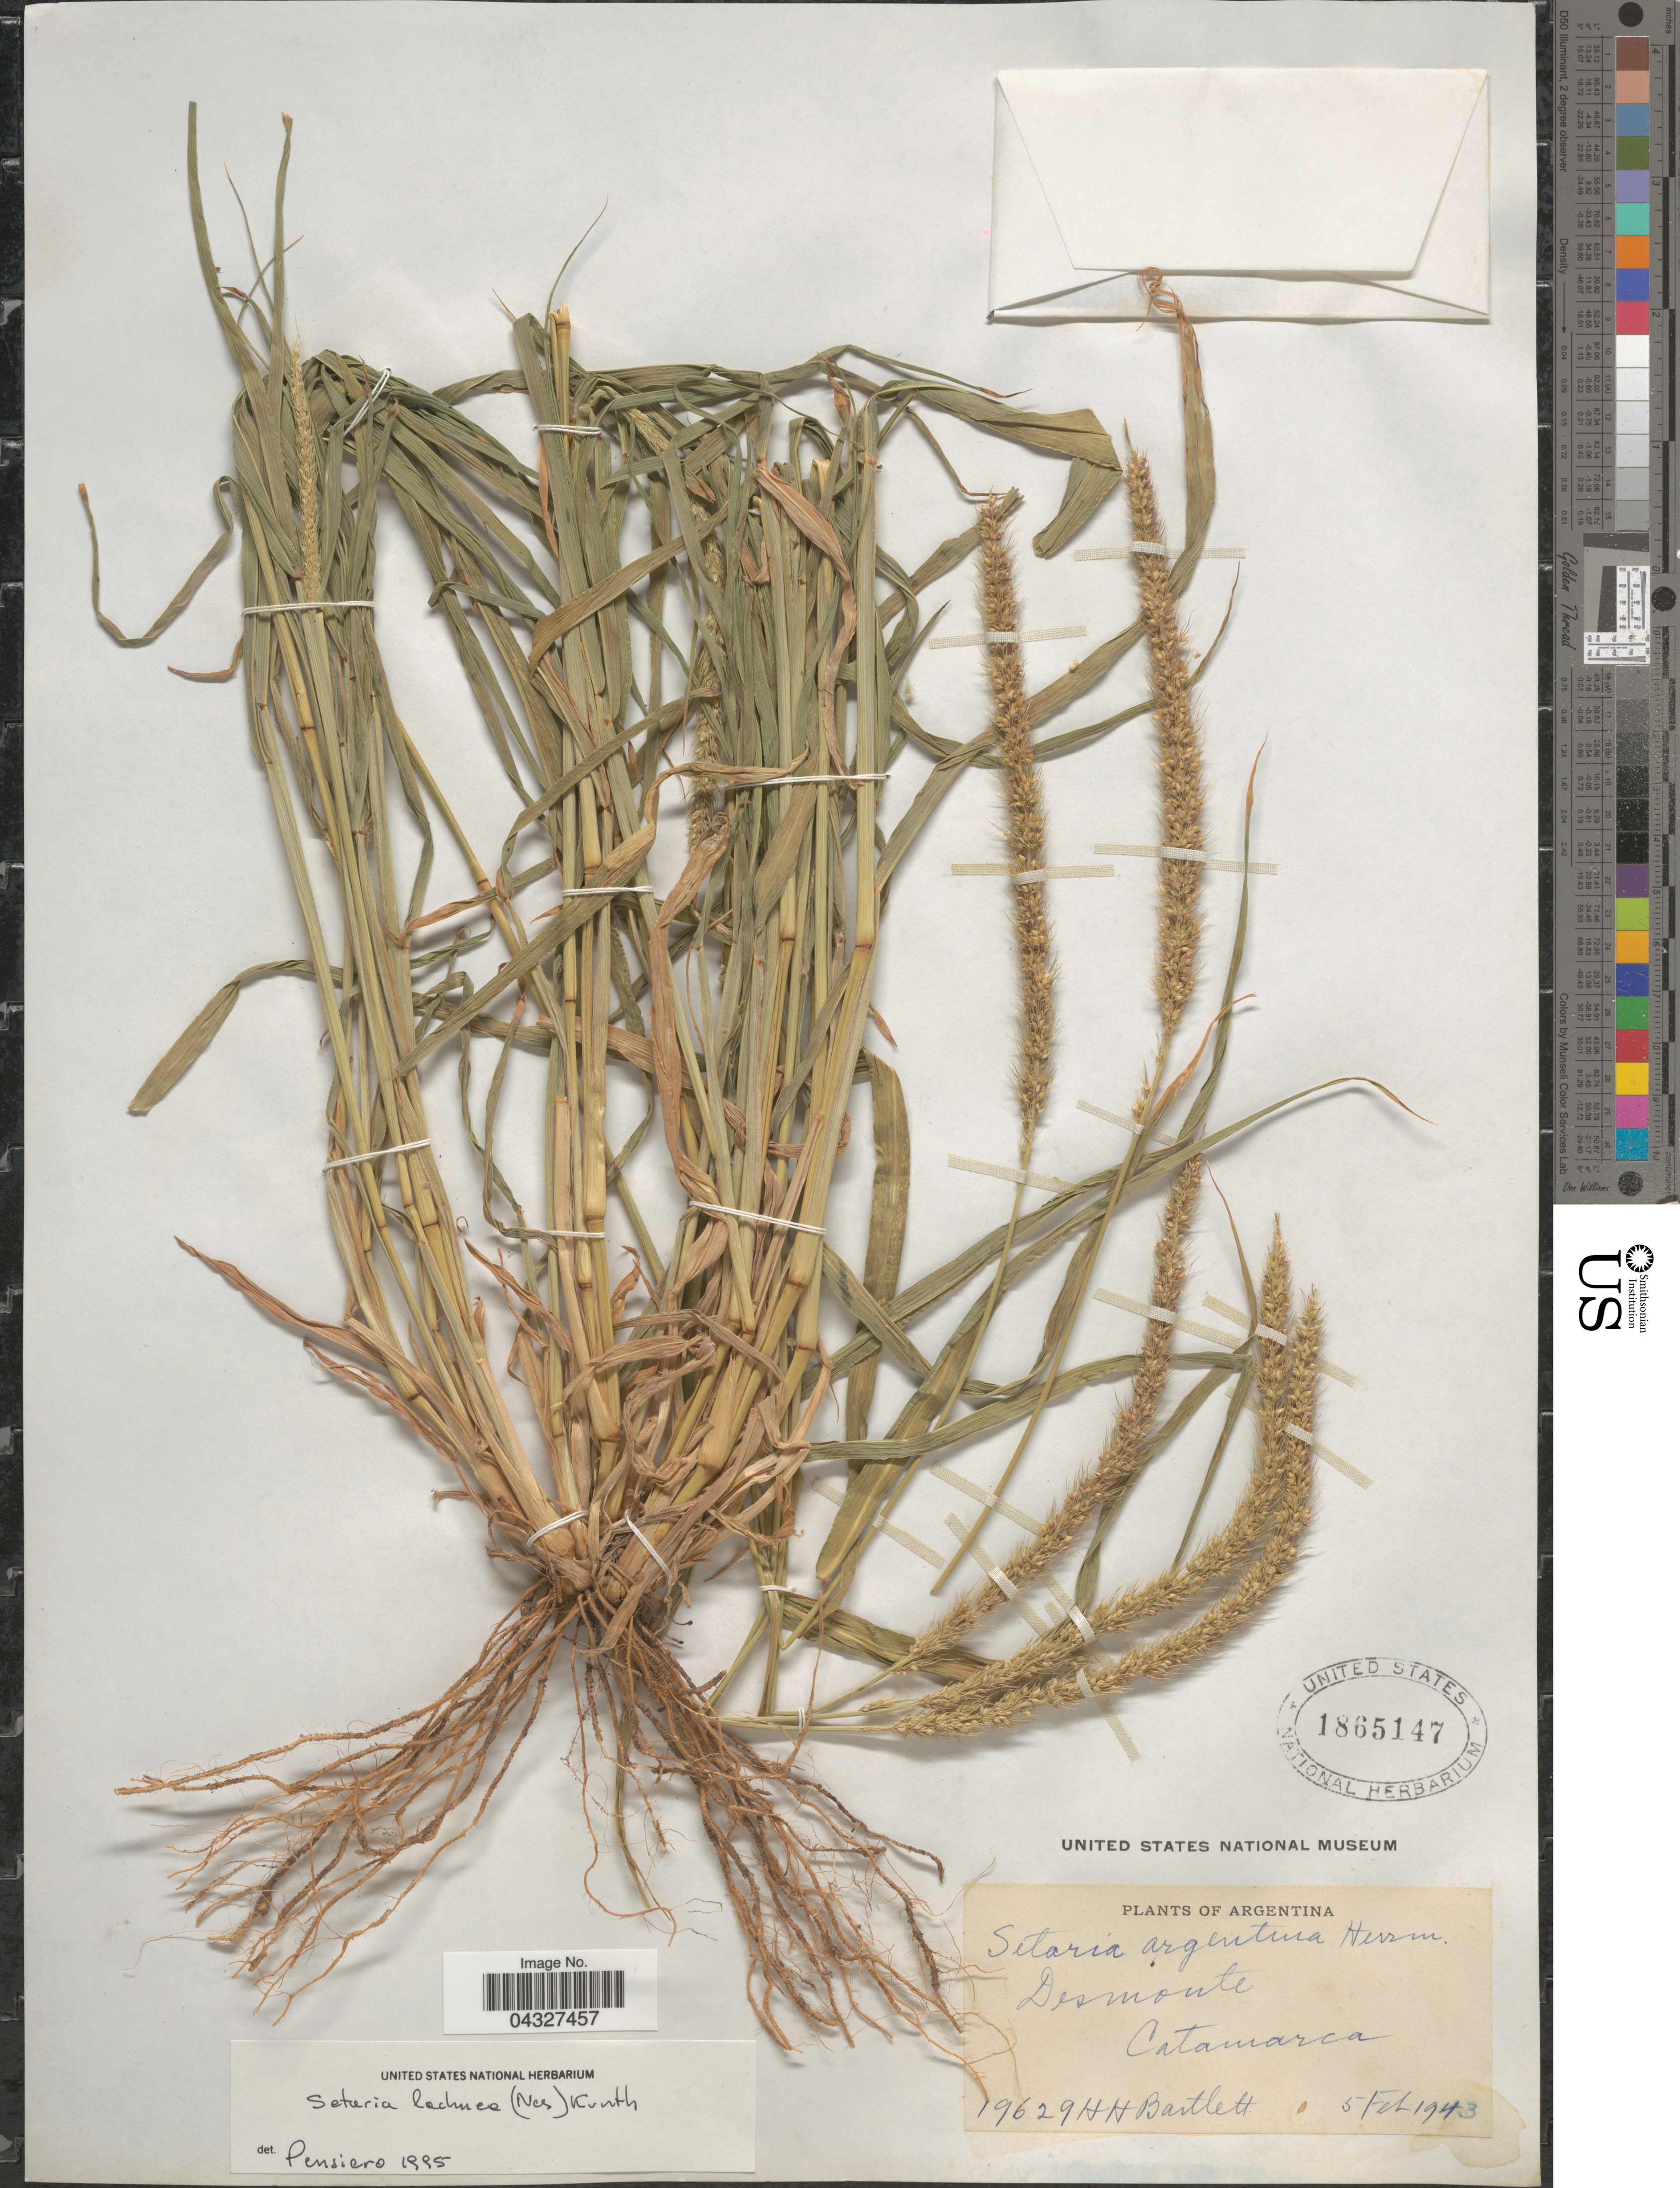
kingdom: Plantae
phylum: Tracheophyta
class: Liliopsida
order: Poales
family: Poaceae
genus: Setaria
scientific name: Setaria lachnea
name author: (Nees) Kunth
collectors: H. H. Bartlett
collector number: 19629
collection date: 1943-02-05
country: Argentina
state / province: Catamarca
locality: Desmonte.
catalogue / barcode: US 1865147